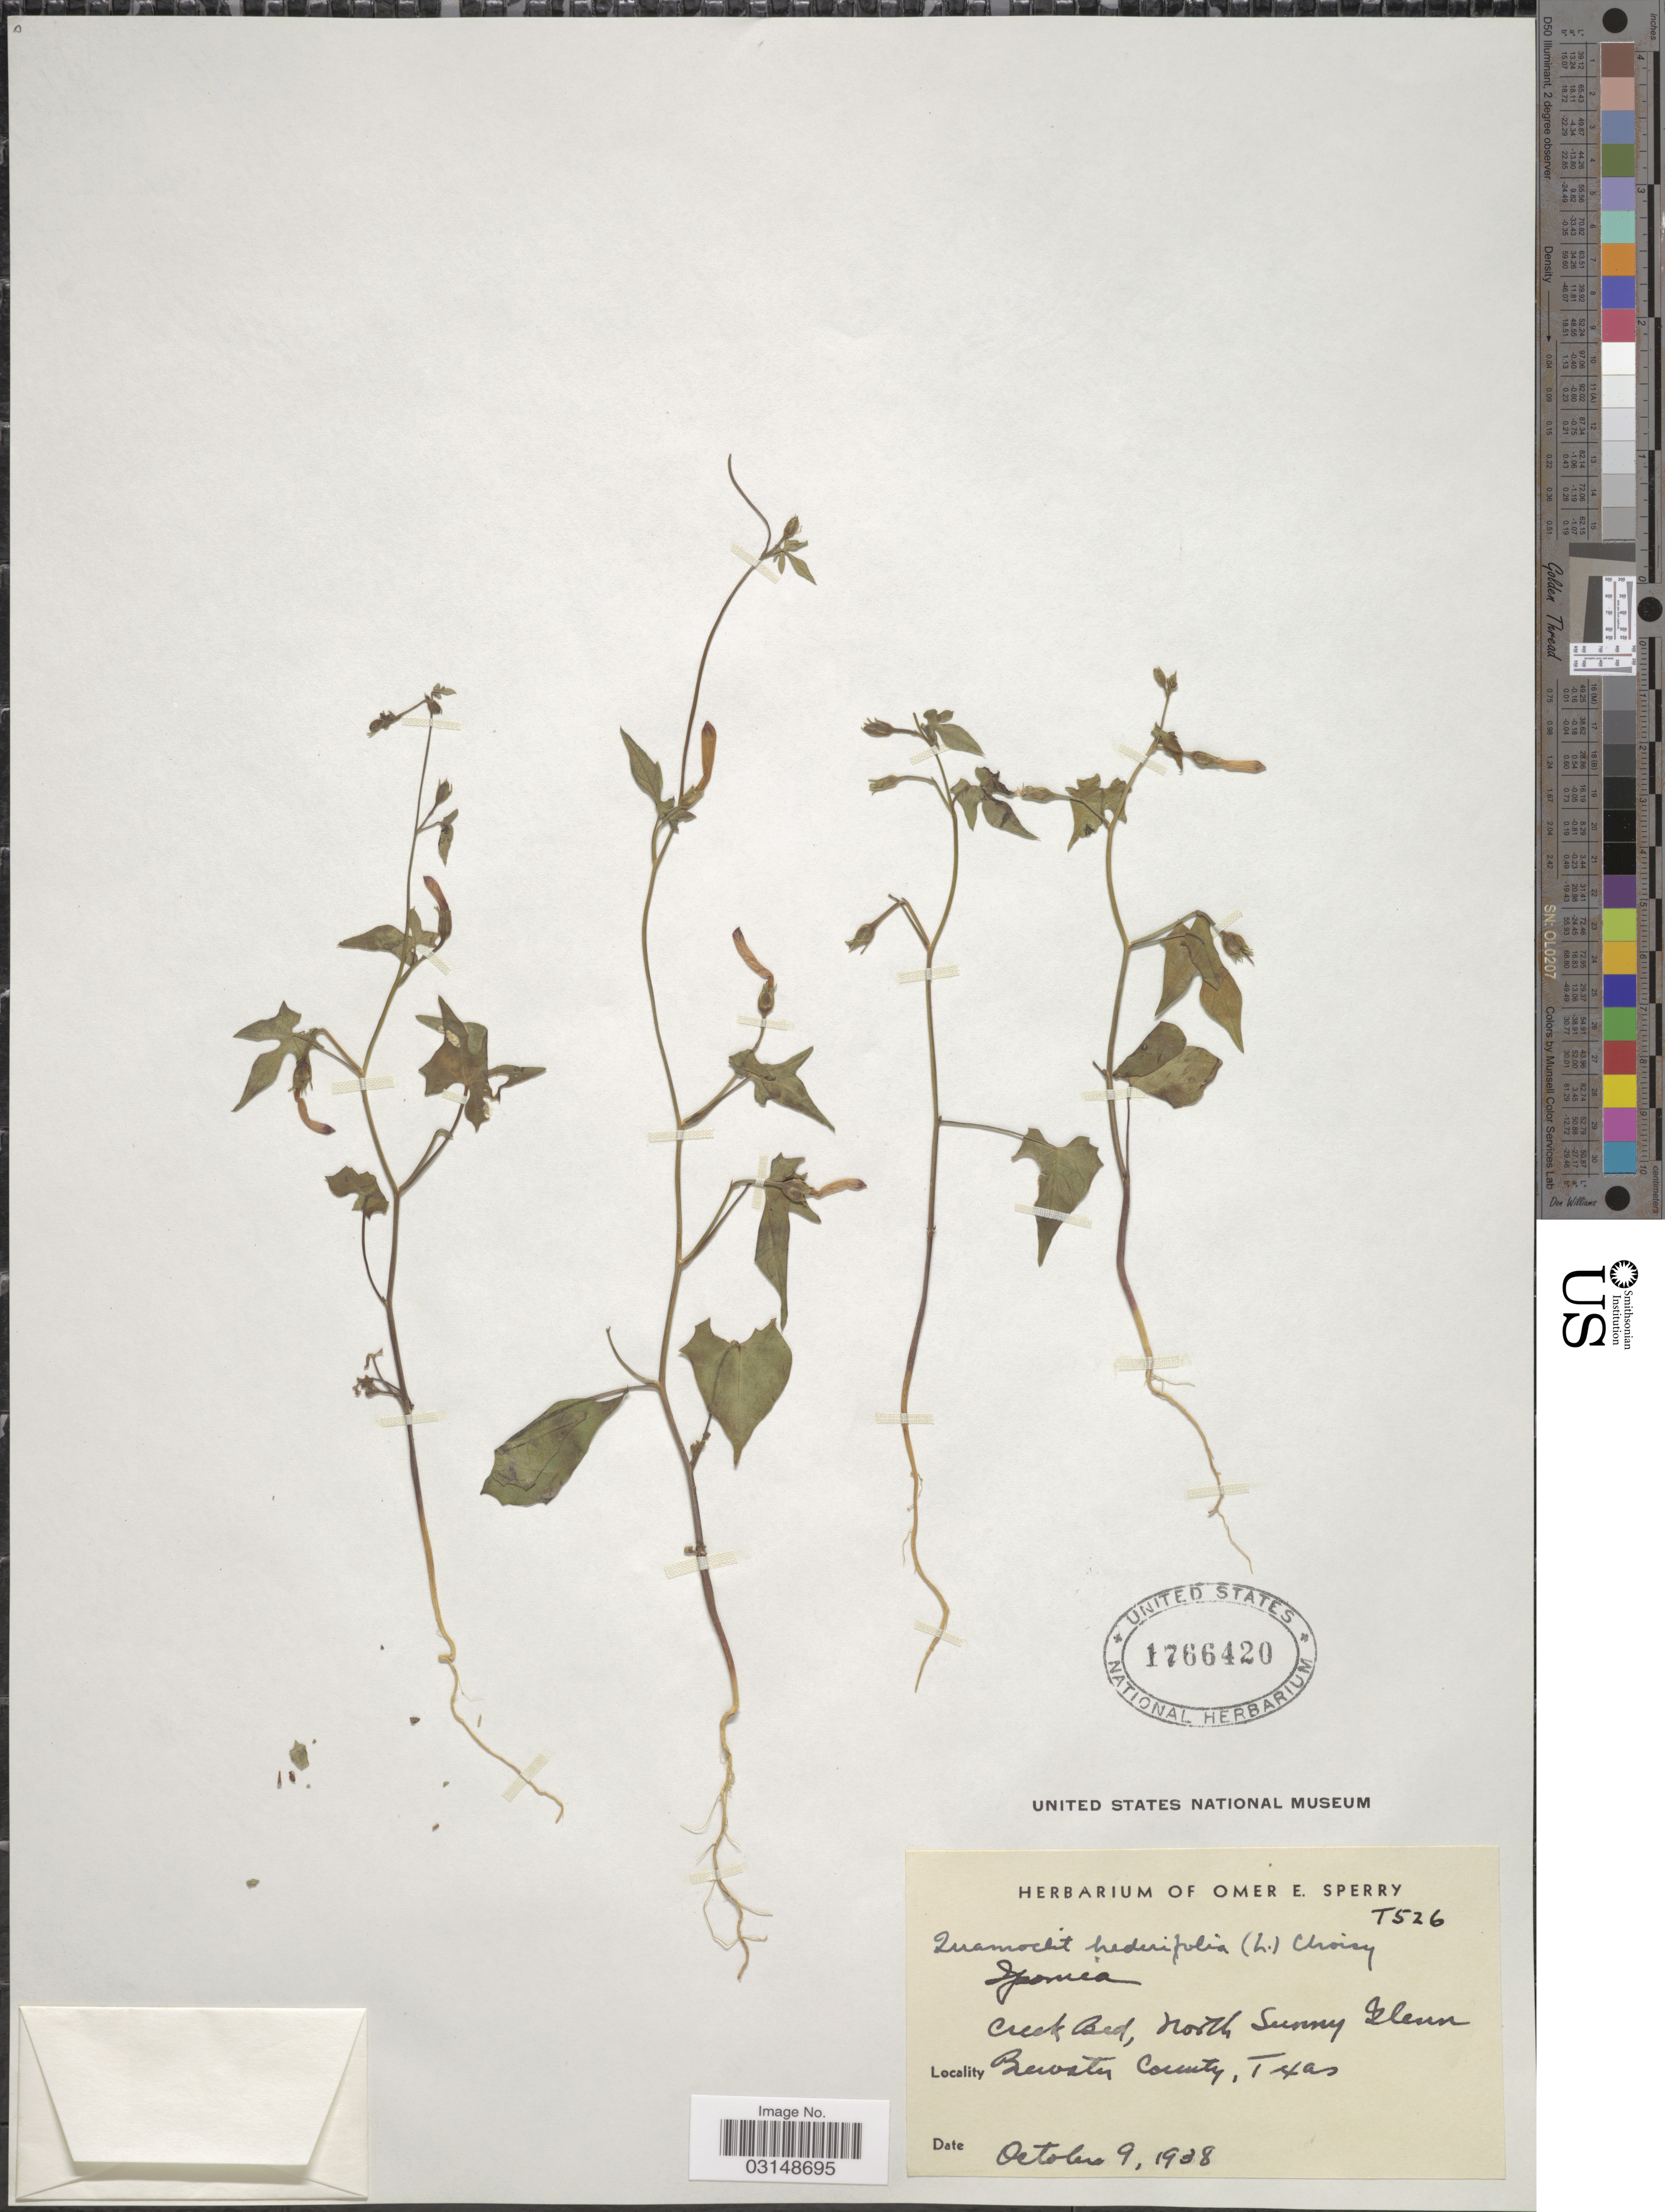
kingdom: Plantae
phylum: Tracheophyta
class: Magnoliopsida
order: Solanales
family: Convolvulaceae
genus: Ipomoea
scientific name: Ipomoea cristulata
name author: Hallier f.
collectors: ex. herb. Omer E. Sperry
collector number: T526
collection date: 1938-10-09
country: United States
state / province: Texas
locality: Creek Bed, North Sunny Glenn. Brewster County.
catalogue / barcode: US 1766420